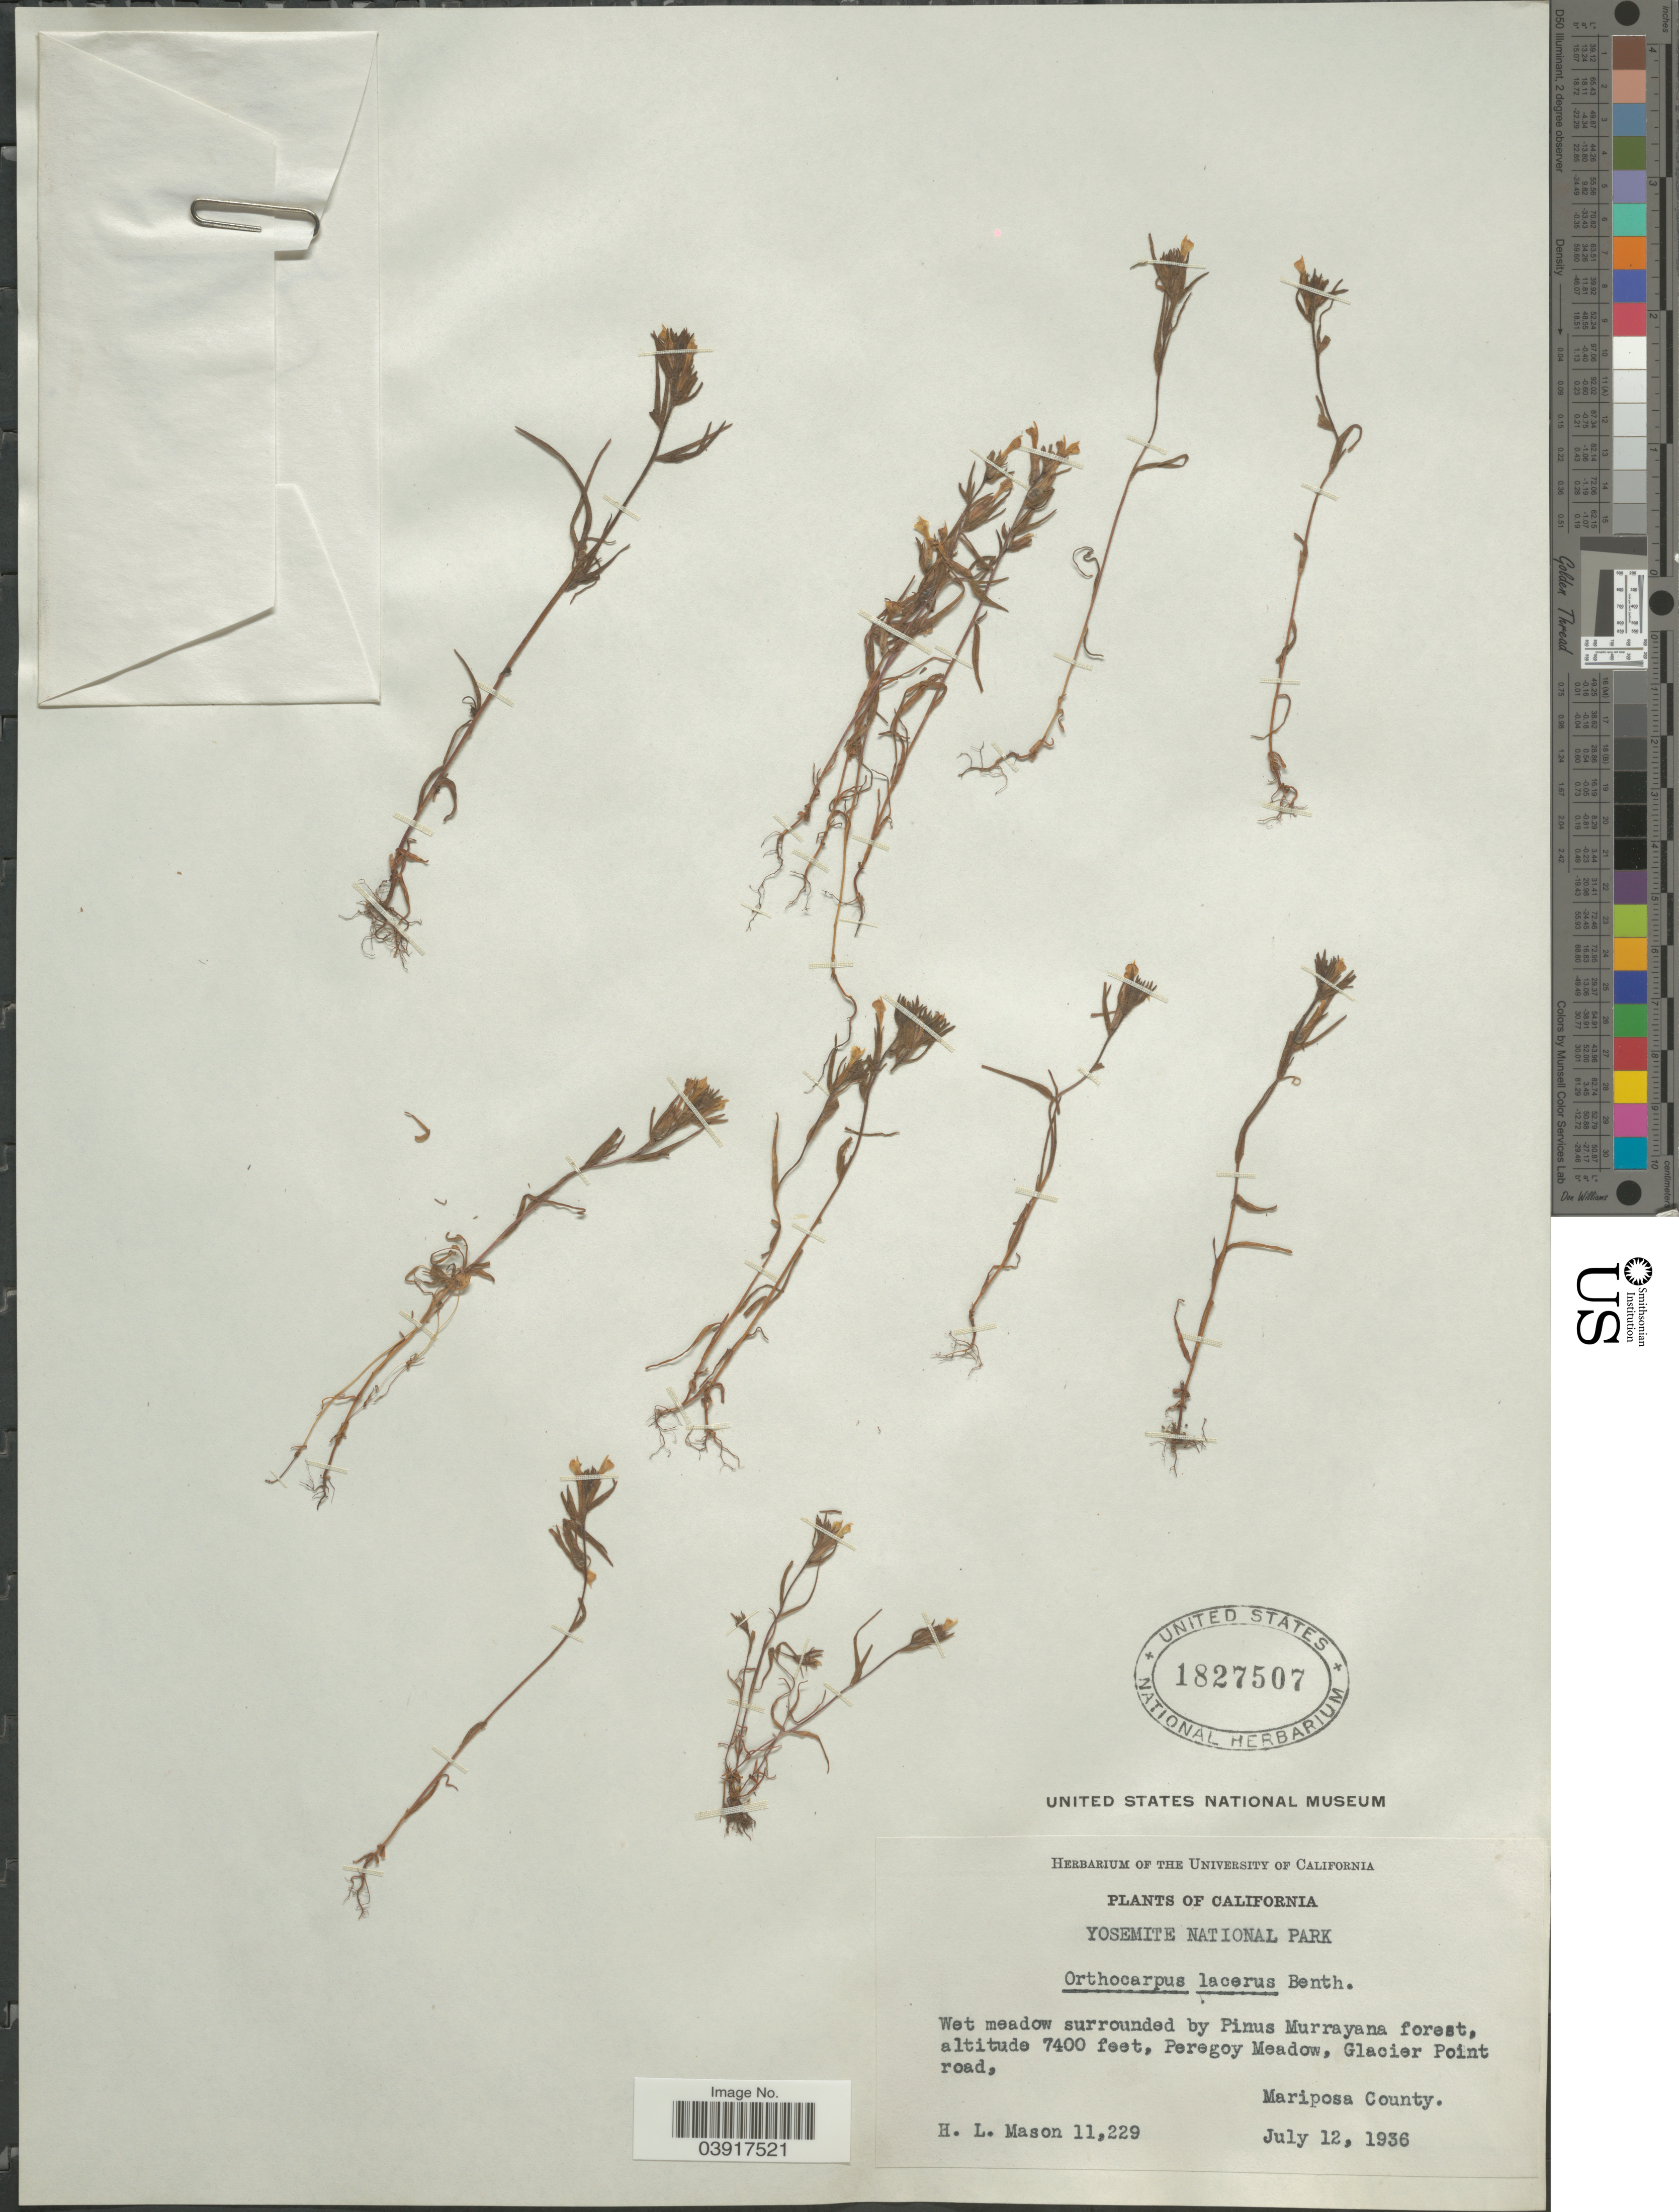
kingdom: Plantae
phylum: Tracheophyta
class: Magnoliopsida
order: Lamiales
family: Orobanchaceae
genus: Orthocarpus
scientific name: Orthocarpus lacerus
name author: Benth.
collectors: H. L. Mason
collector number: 11229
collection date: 1936-07-12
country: United States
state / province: California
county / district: Mariposa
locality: Yosemite National Park. Peregoy Meadow, Glacier Point road, Mariposa County.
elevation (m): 2256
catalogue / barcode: US 1827507